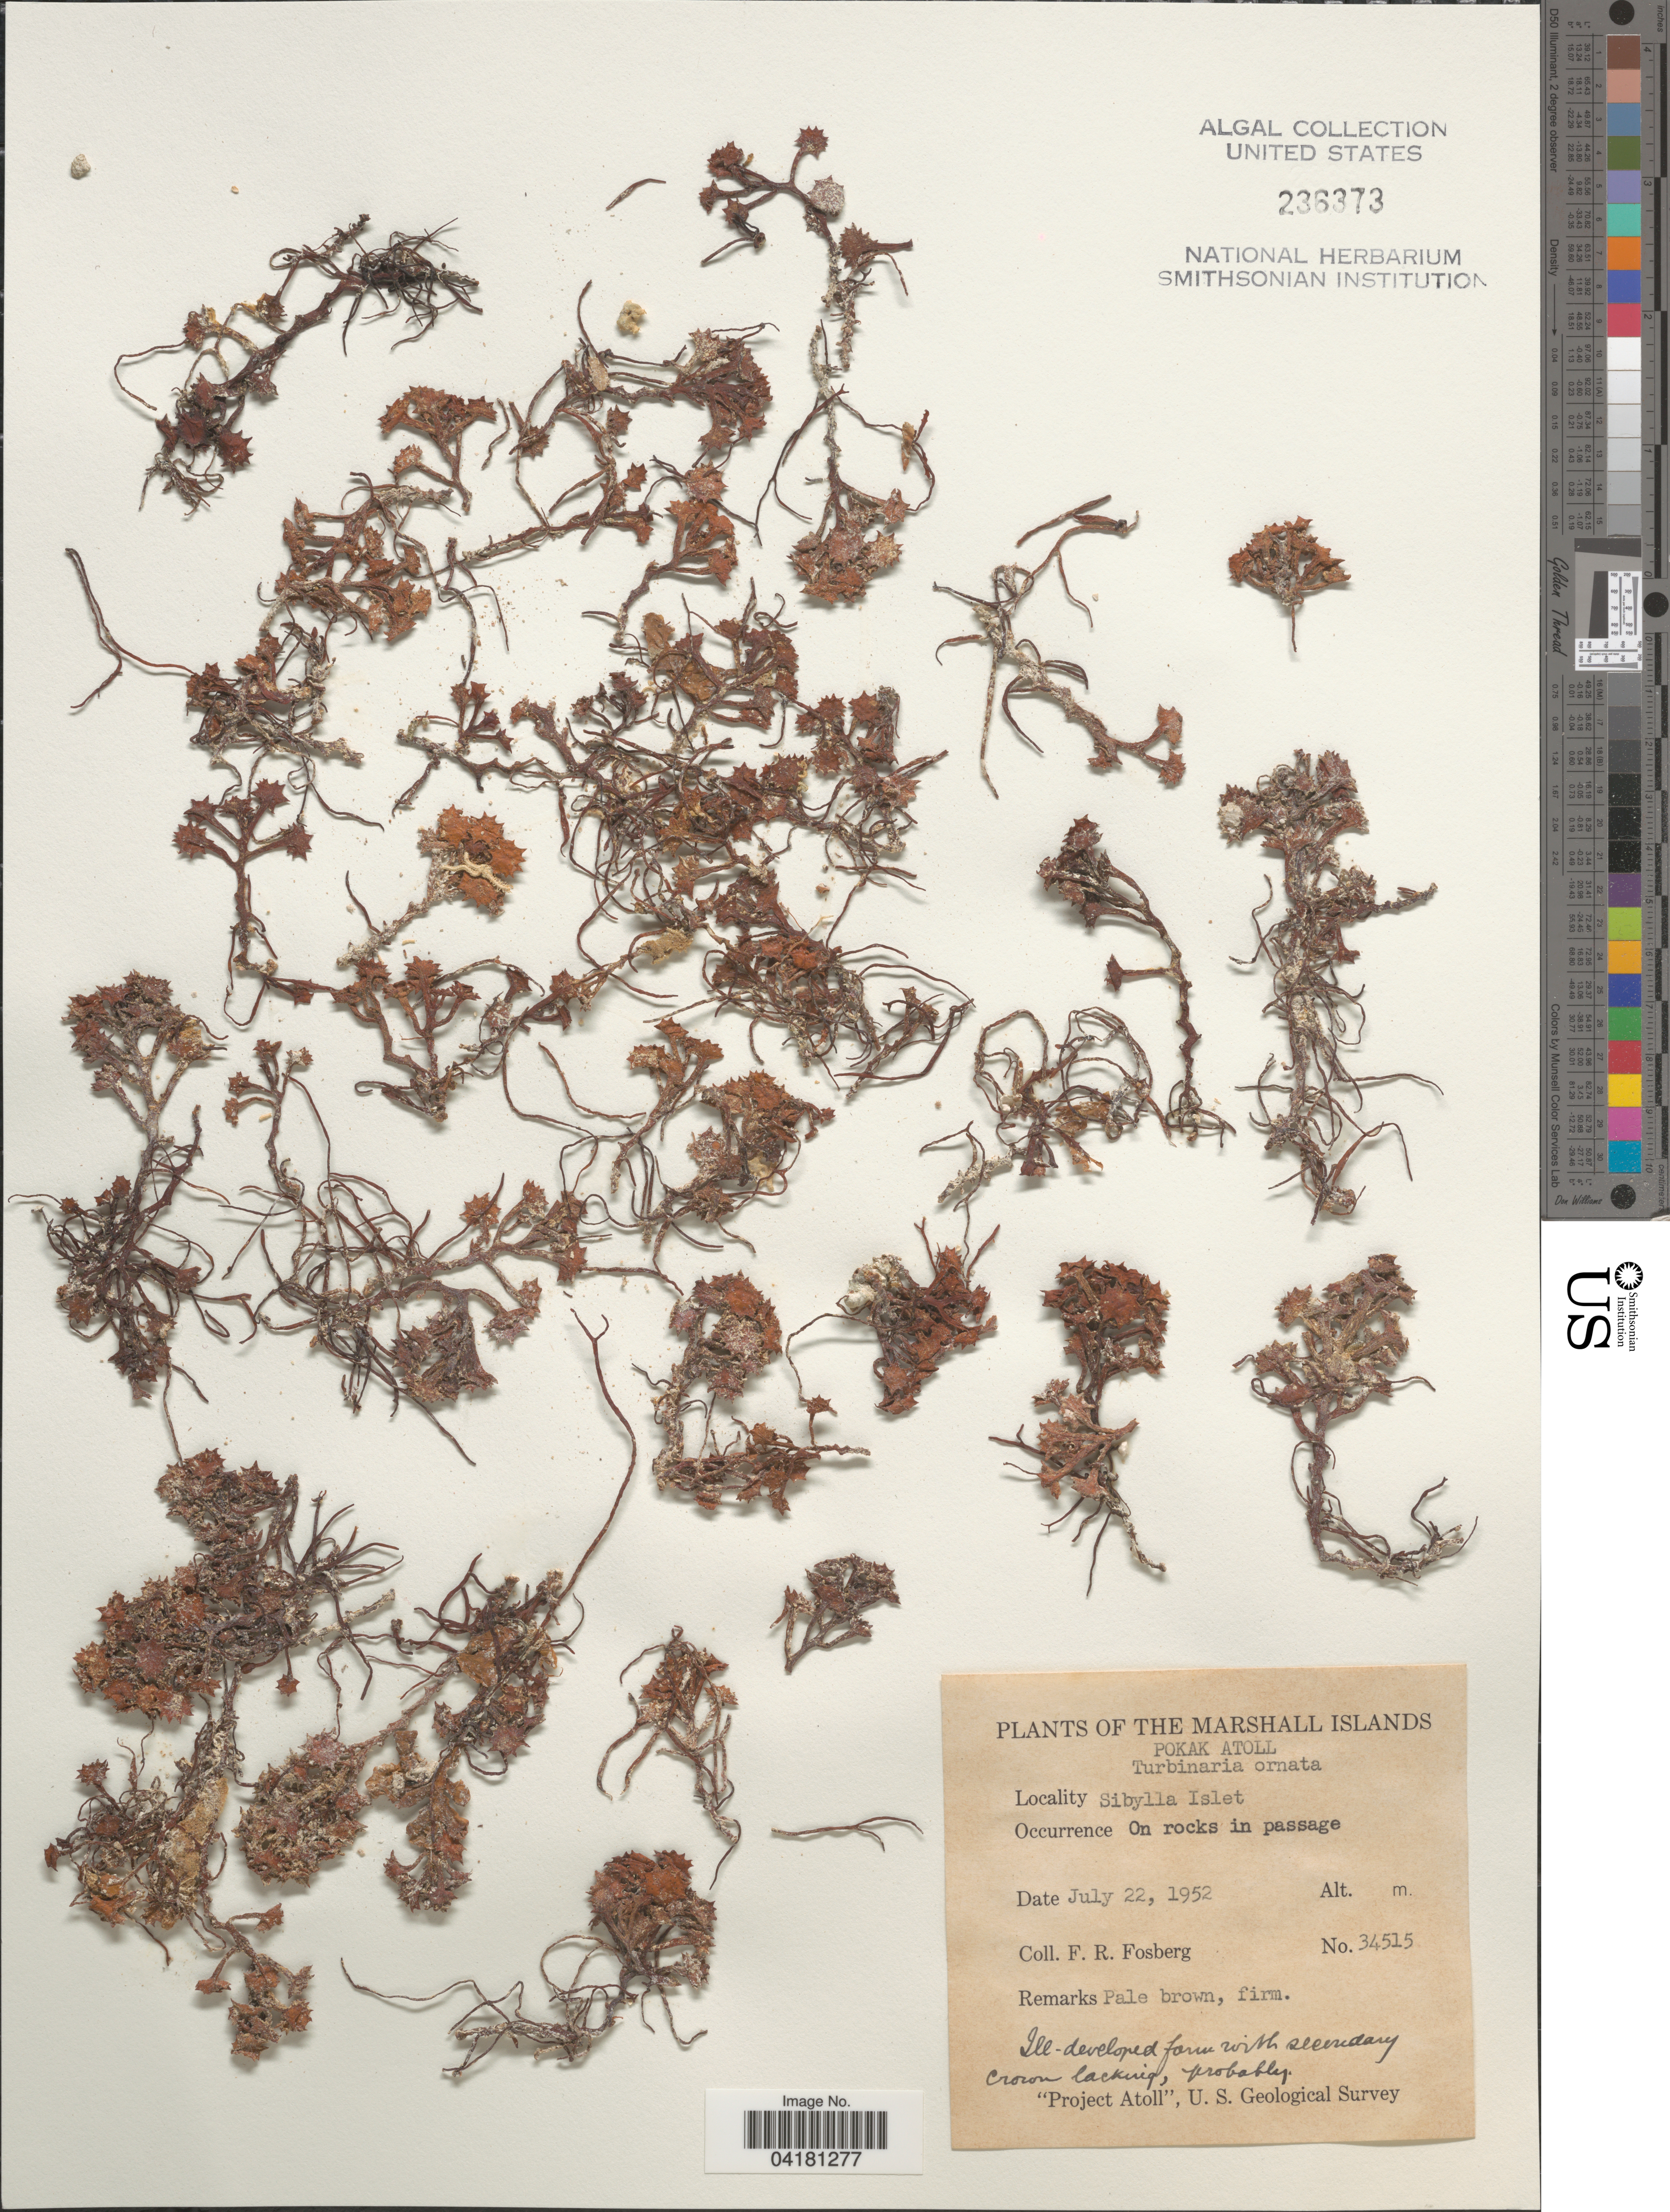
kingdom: Chromista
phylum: Ochrophyta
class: Phaeophyceae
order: Fucales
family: Sargassaceae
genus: Turbinaria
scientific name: Turbinaria ornata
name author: (Turner) J. Agardh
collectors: F. R. Fosberg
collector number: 34515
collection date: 1952-07-22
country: Marshall Islands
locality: Pokak Atoll. Sibylla Islet. "Project Atoll", U. S. Geological Survey.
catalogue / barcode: US 236373